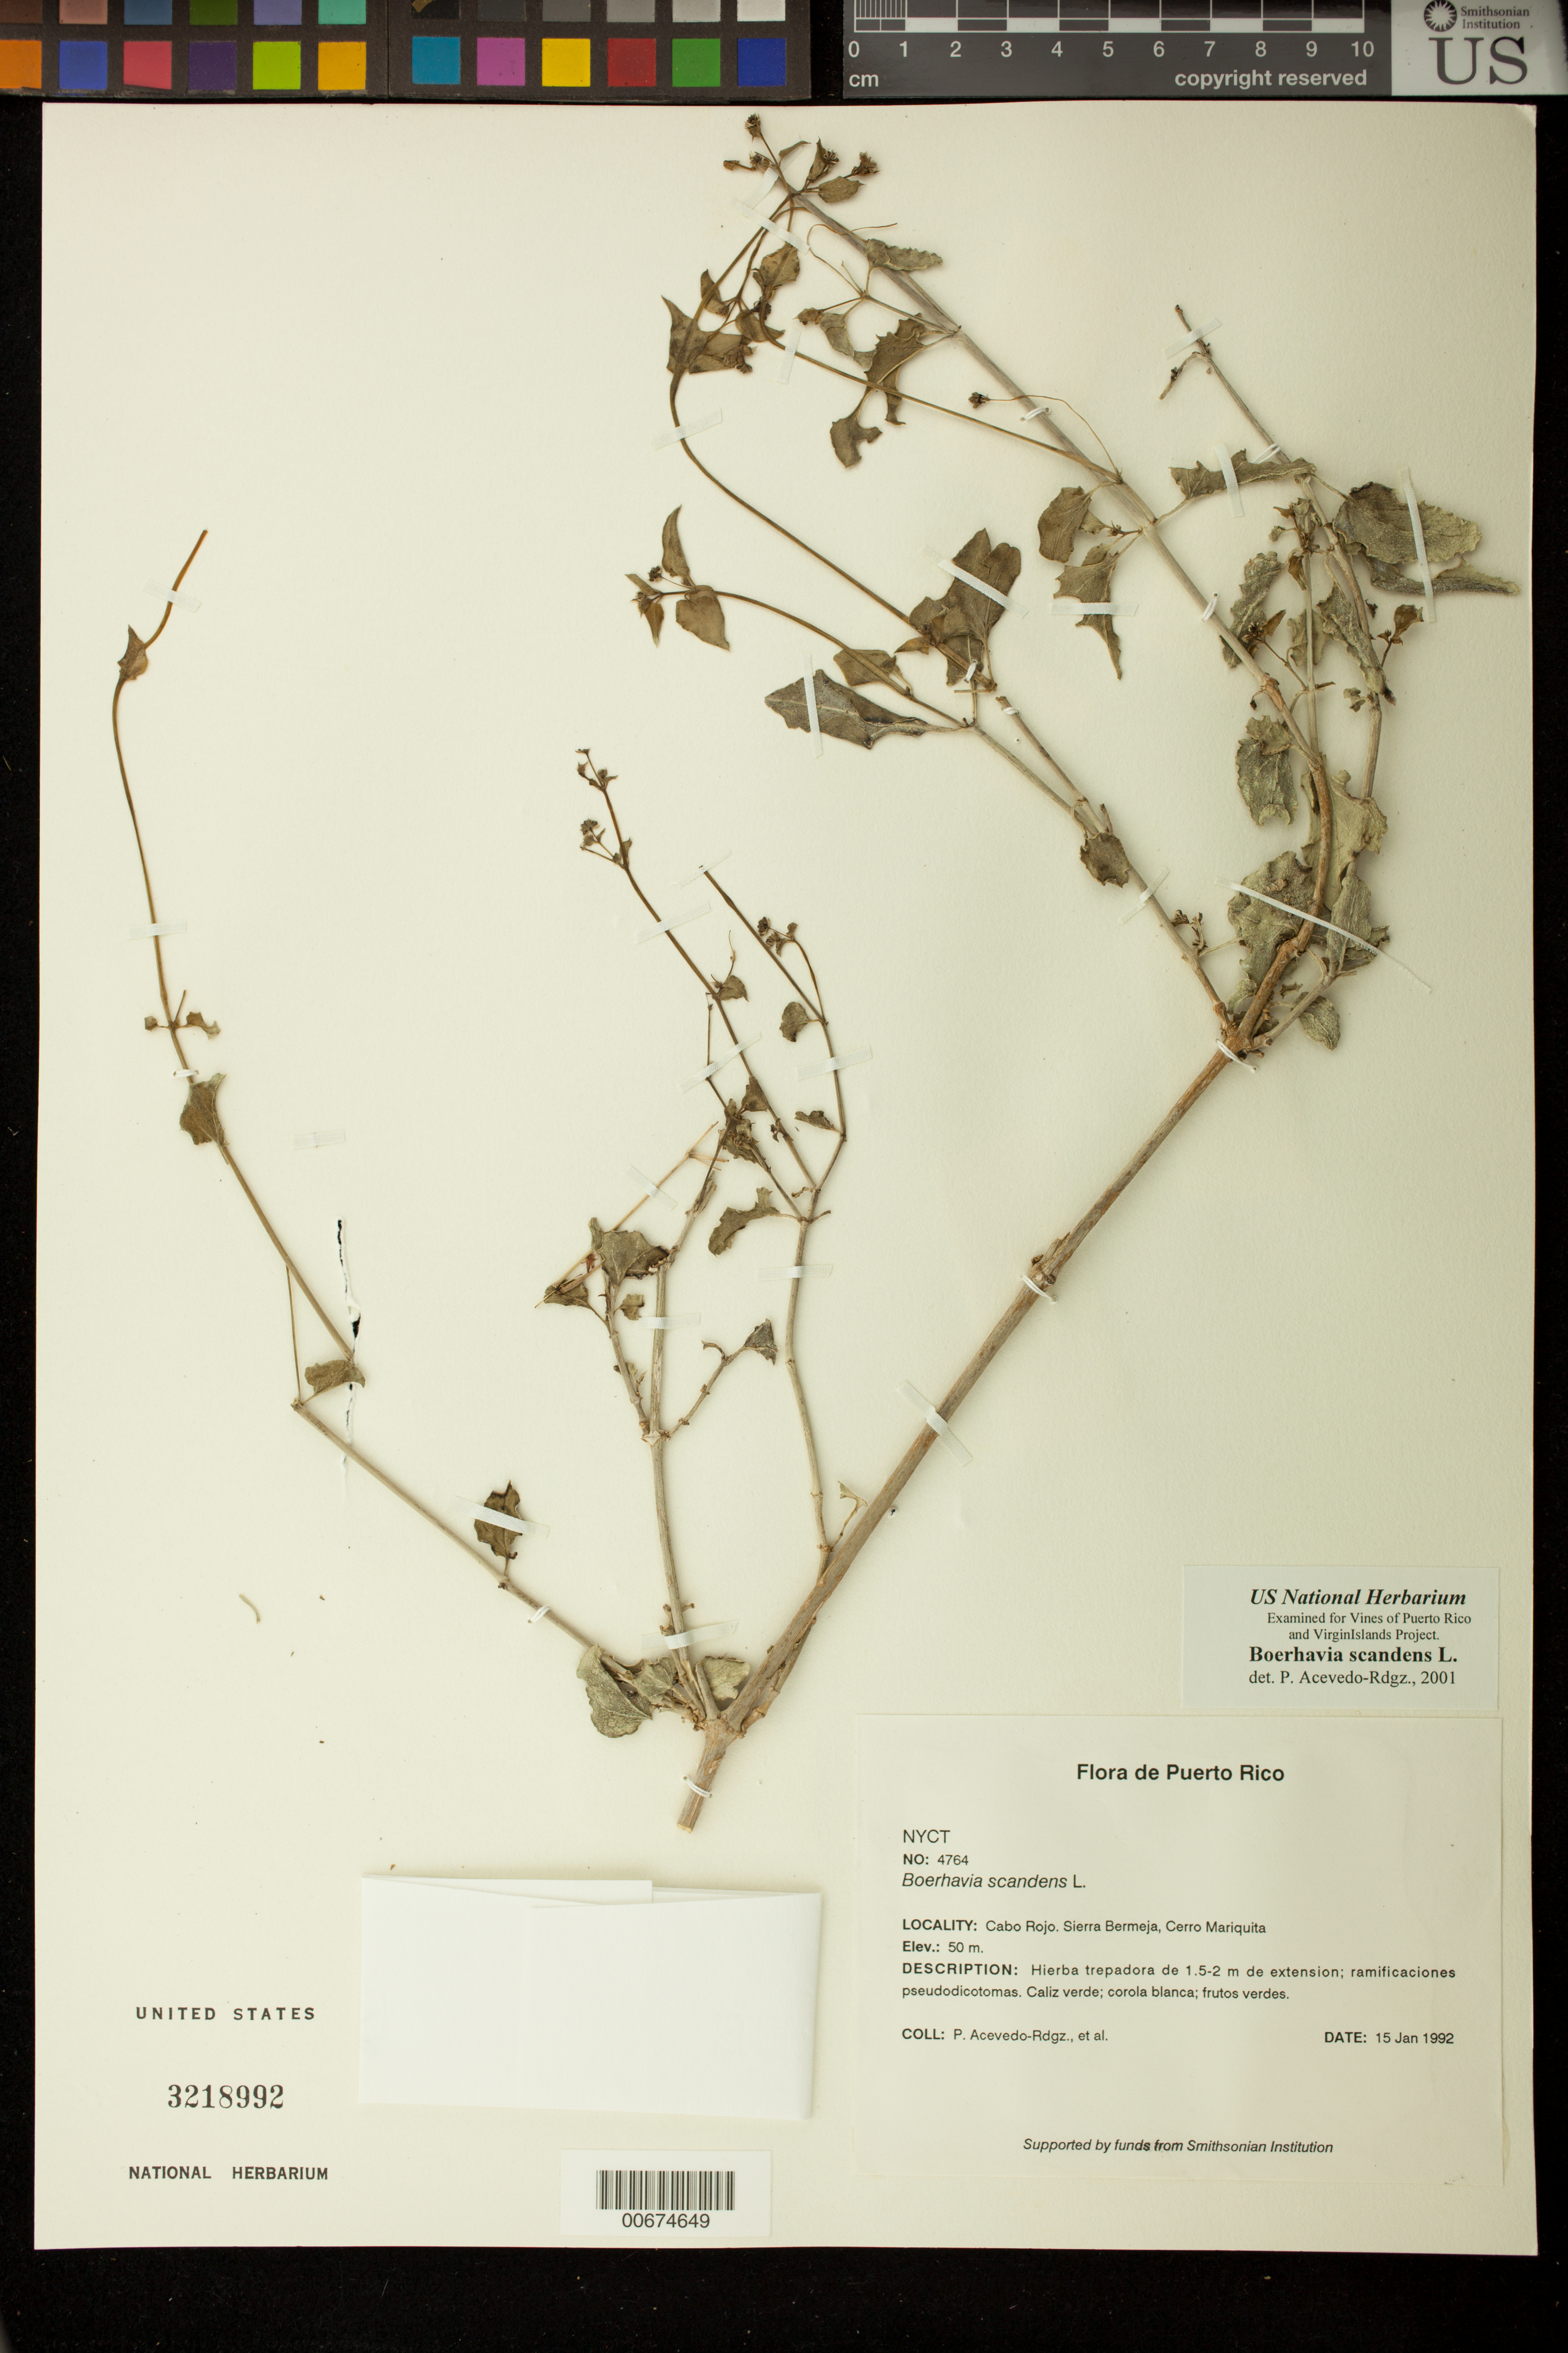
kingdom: Plantae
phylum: Tracheophyta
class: Magnoliopsida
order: Caryophyllales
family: Nyctaginaceae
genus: Boerhavia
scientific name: Boerhavia scandens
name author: L.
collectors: P. Acevedo-Rodr.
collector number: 4764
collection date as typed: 15 Jan 1992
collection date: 1992-01-15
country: Puerto Rico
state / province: Cabo Rojo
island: Puerto Rico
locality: Cabo Rojo; Sierra Bermeja, Cerro Mariquita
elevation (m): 50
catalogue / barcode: US 3218992